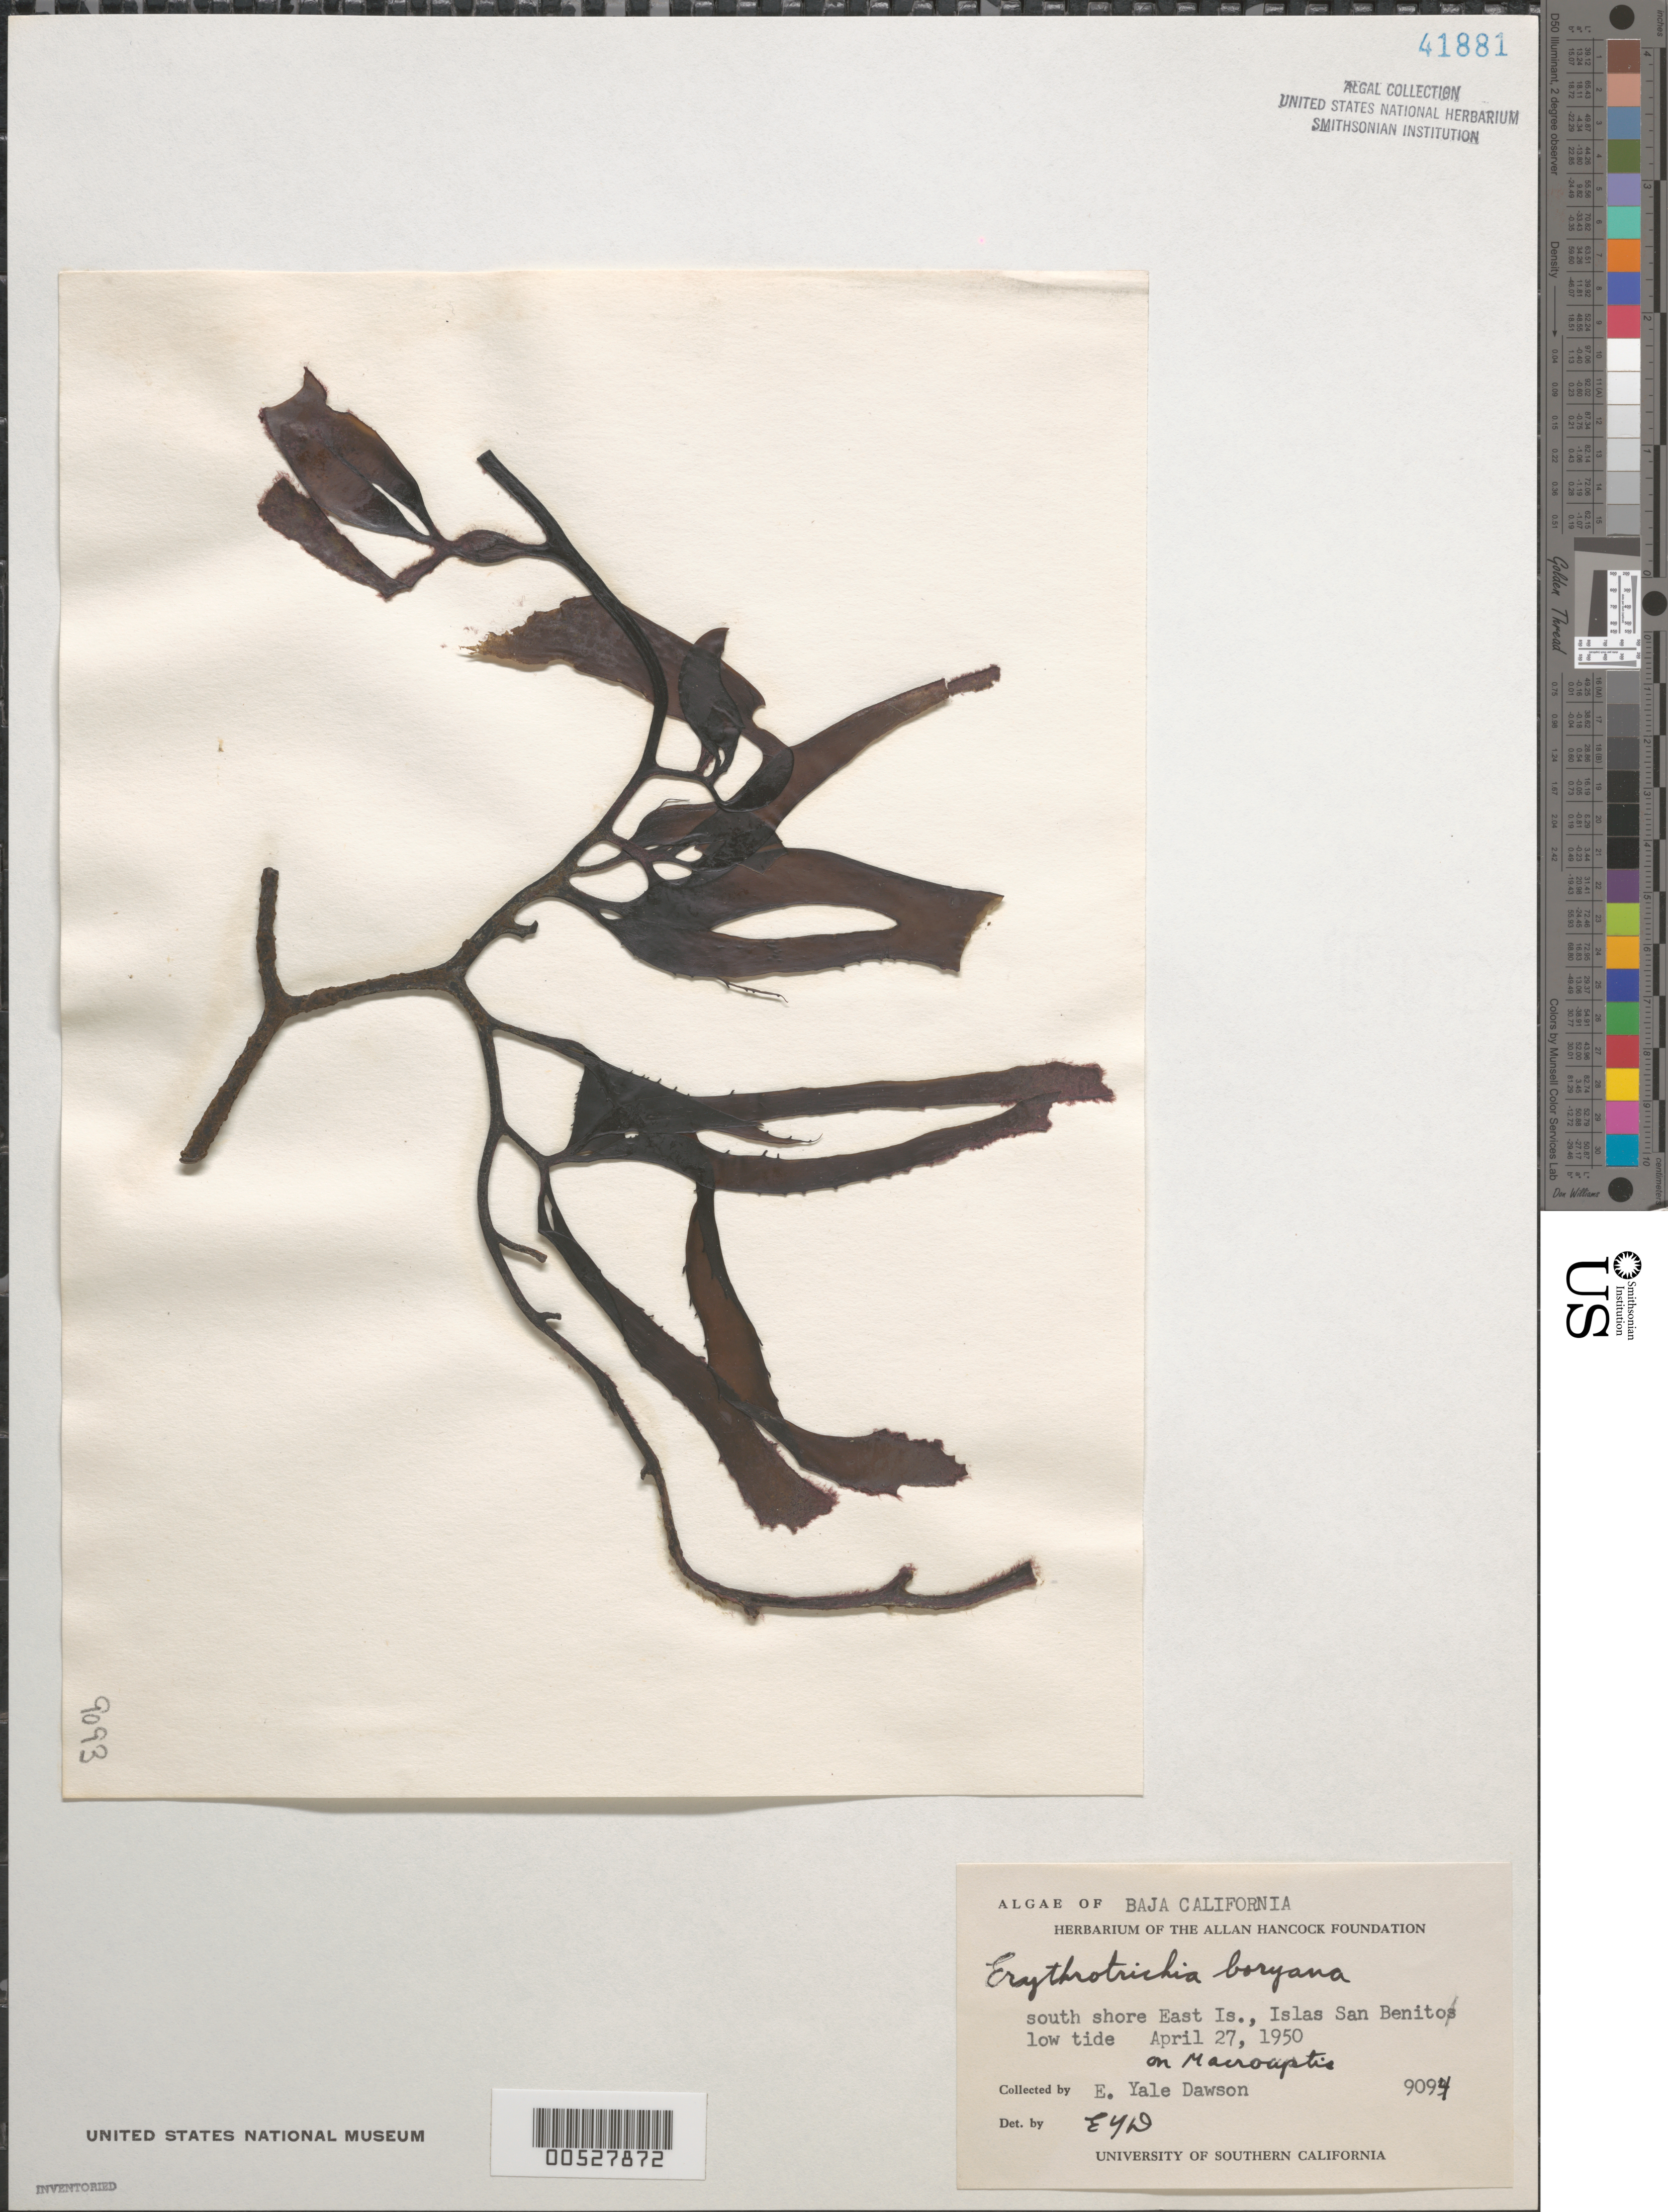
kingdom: Plantae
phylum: Rhodophyta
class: Compsopogonophyceae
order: Erythropeltidales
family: Erythrotrichiaceae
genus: Porphyrostromium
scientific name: Porphyrostromium ciliare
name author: (Carmichael) M.J. Wynne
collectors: E. Y. Dawson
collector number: EYD 9094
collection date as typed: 27 Apr 1950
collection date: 1950-04-27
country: Mexico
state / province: Baja California Norte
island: East Island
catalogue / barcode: US 41881